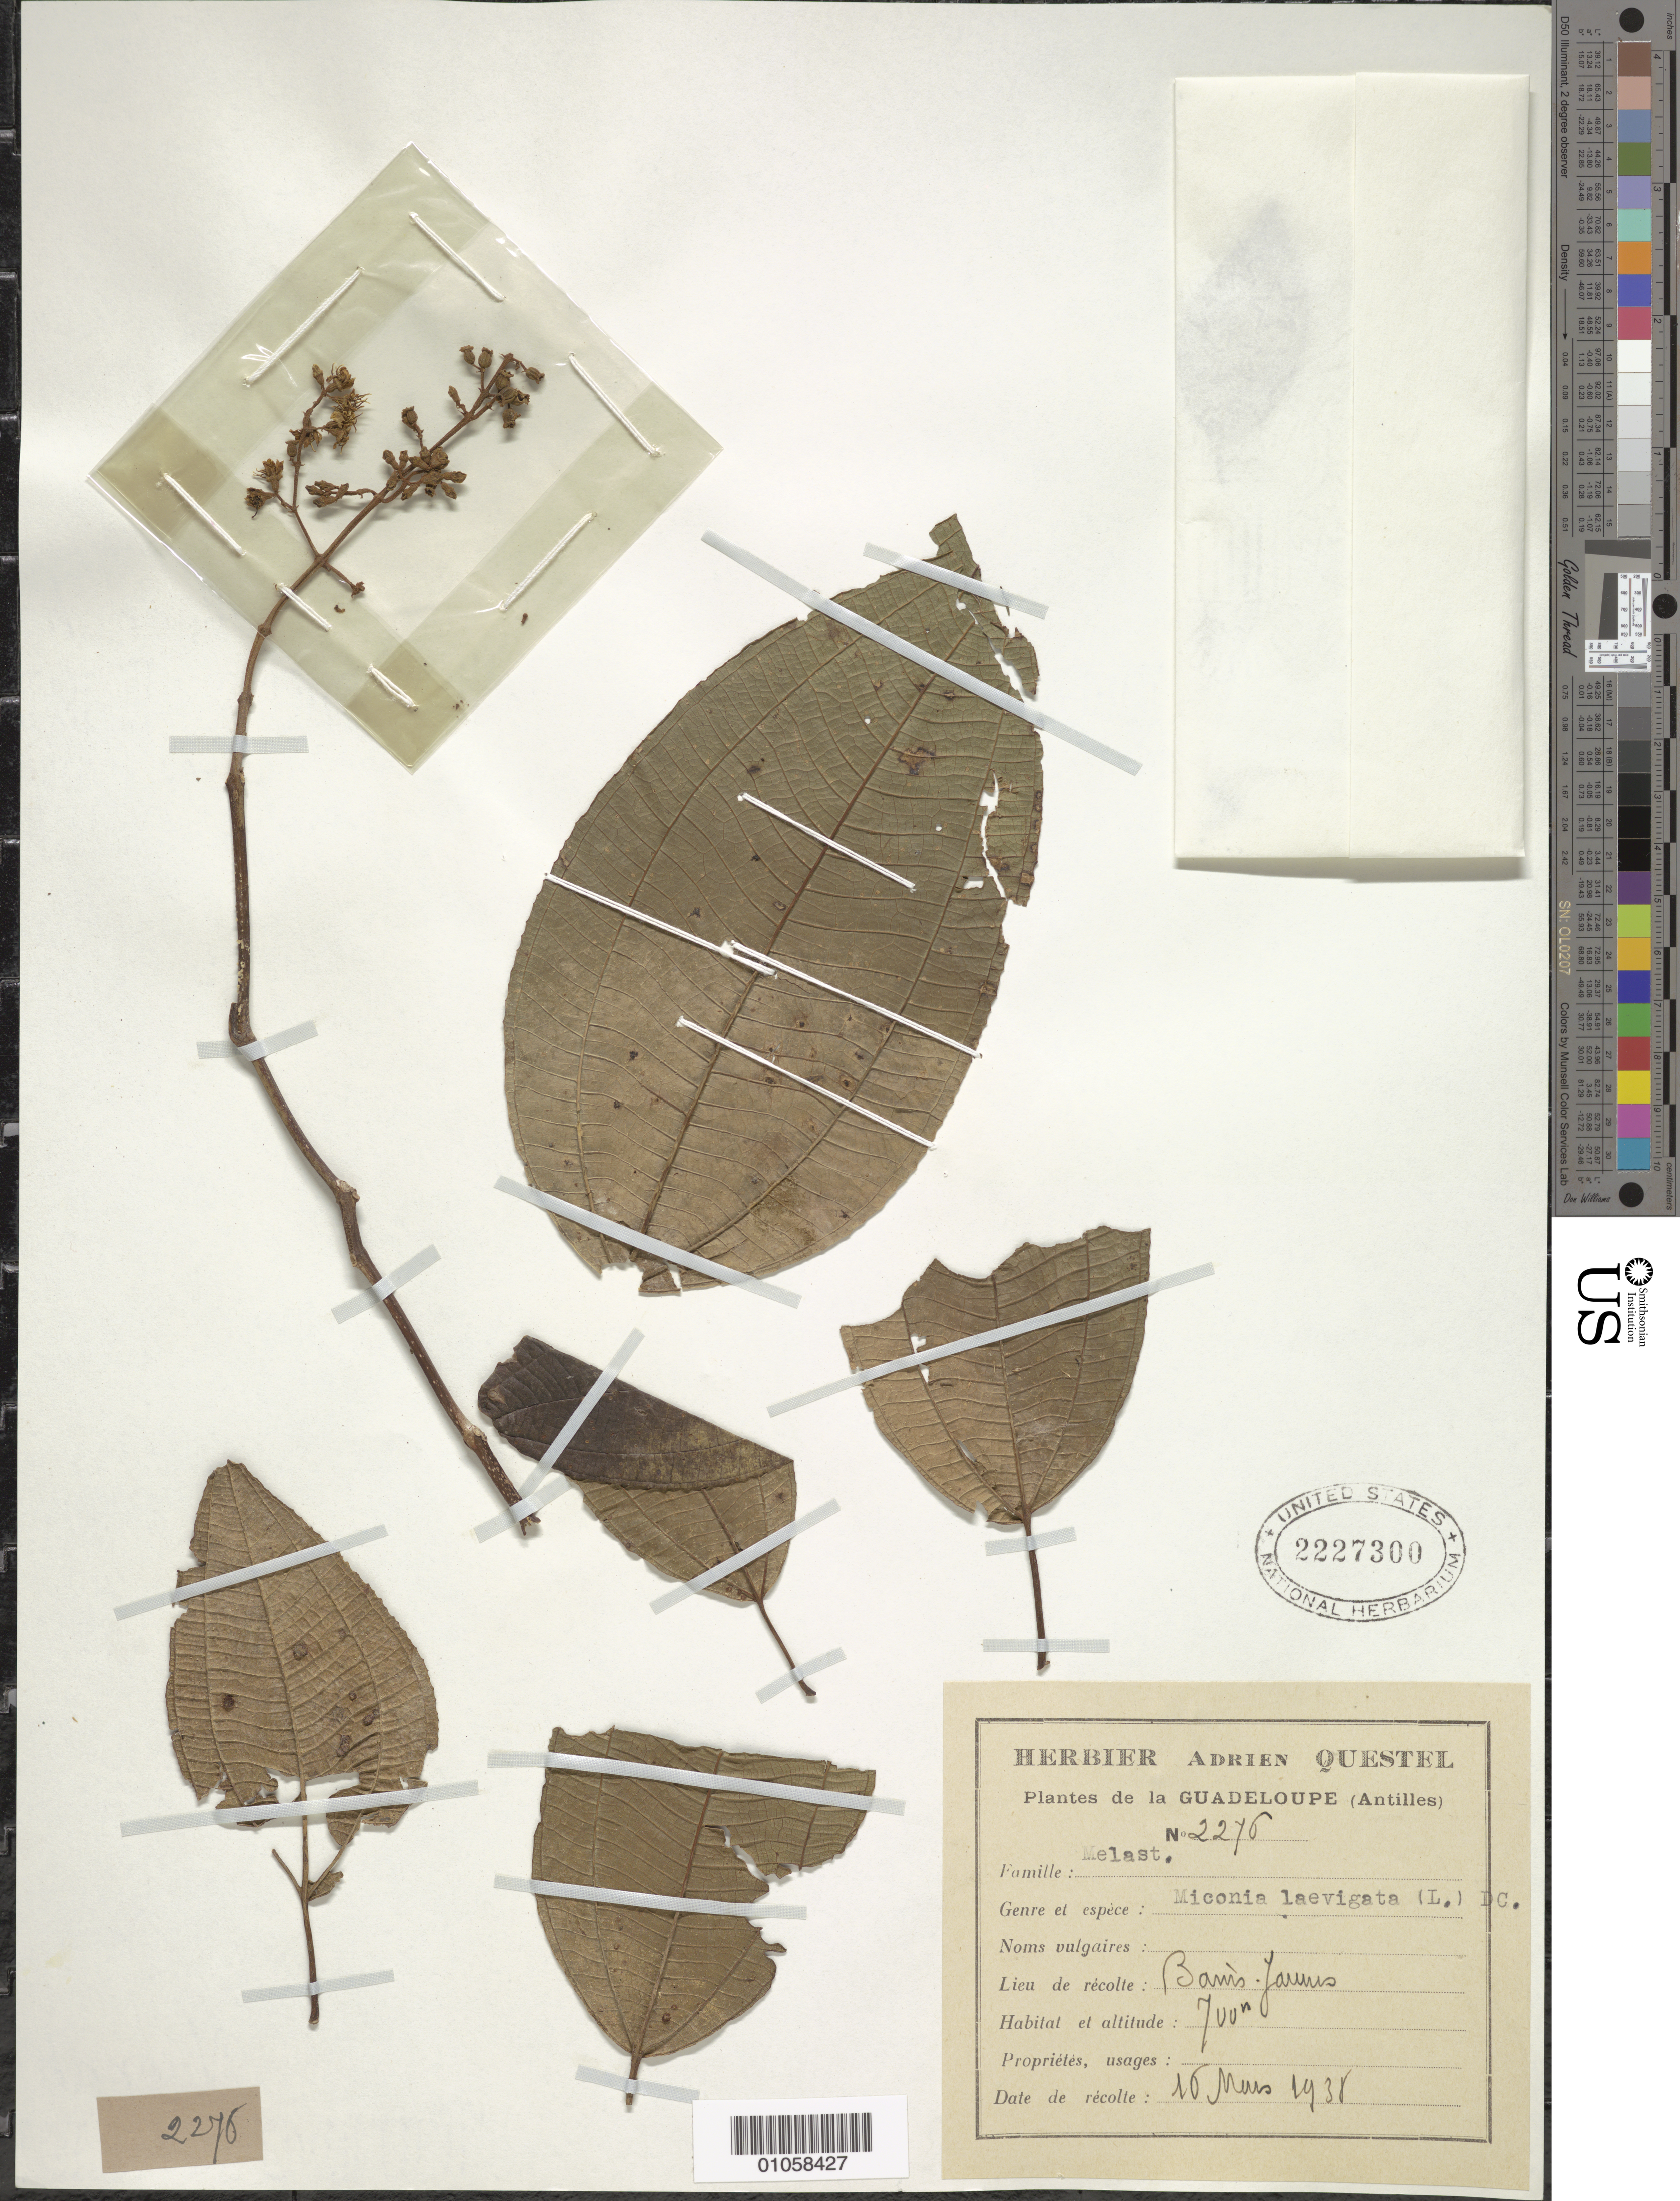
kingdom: Plantae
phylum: Tracheophyta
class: Magnoliopsida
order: Myrtales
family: Melastomataceae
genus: Miconia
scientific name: Miconia laevigata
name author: (L.) D. Don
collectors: A. Questel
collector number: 2276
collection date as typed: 16 Mar 1938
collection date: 1938-03-16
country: Guadeloupe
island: Basse Terre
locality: Bains Jaunes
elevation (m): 700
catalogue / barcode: US 2227300